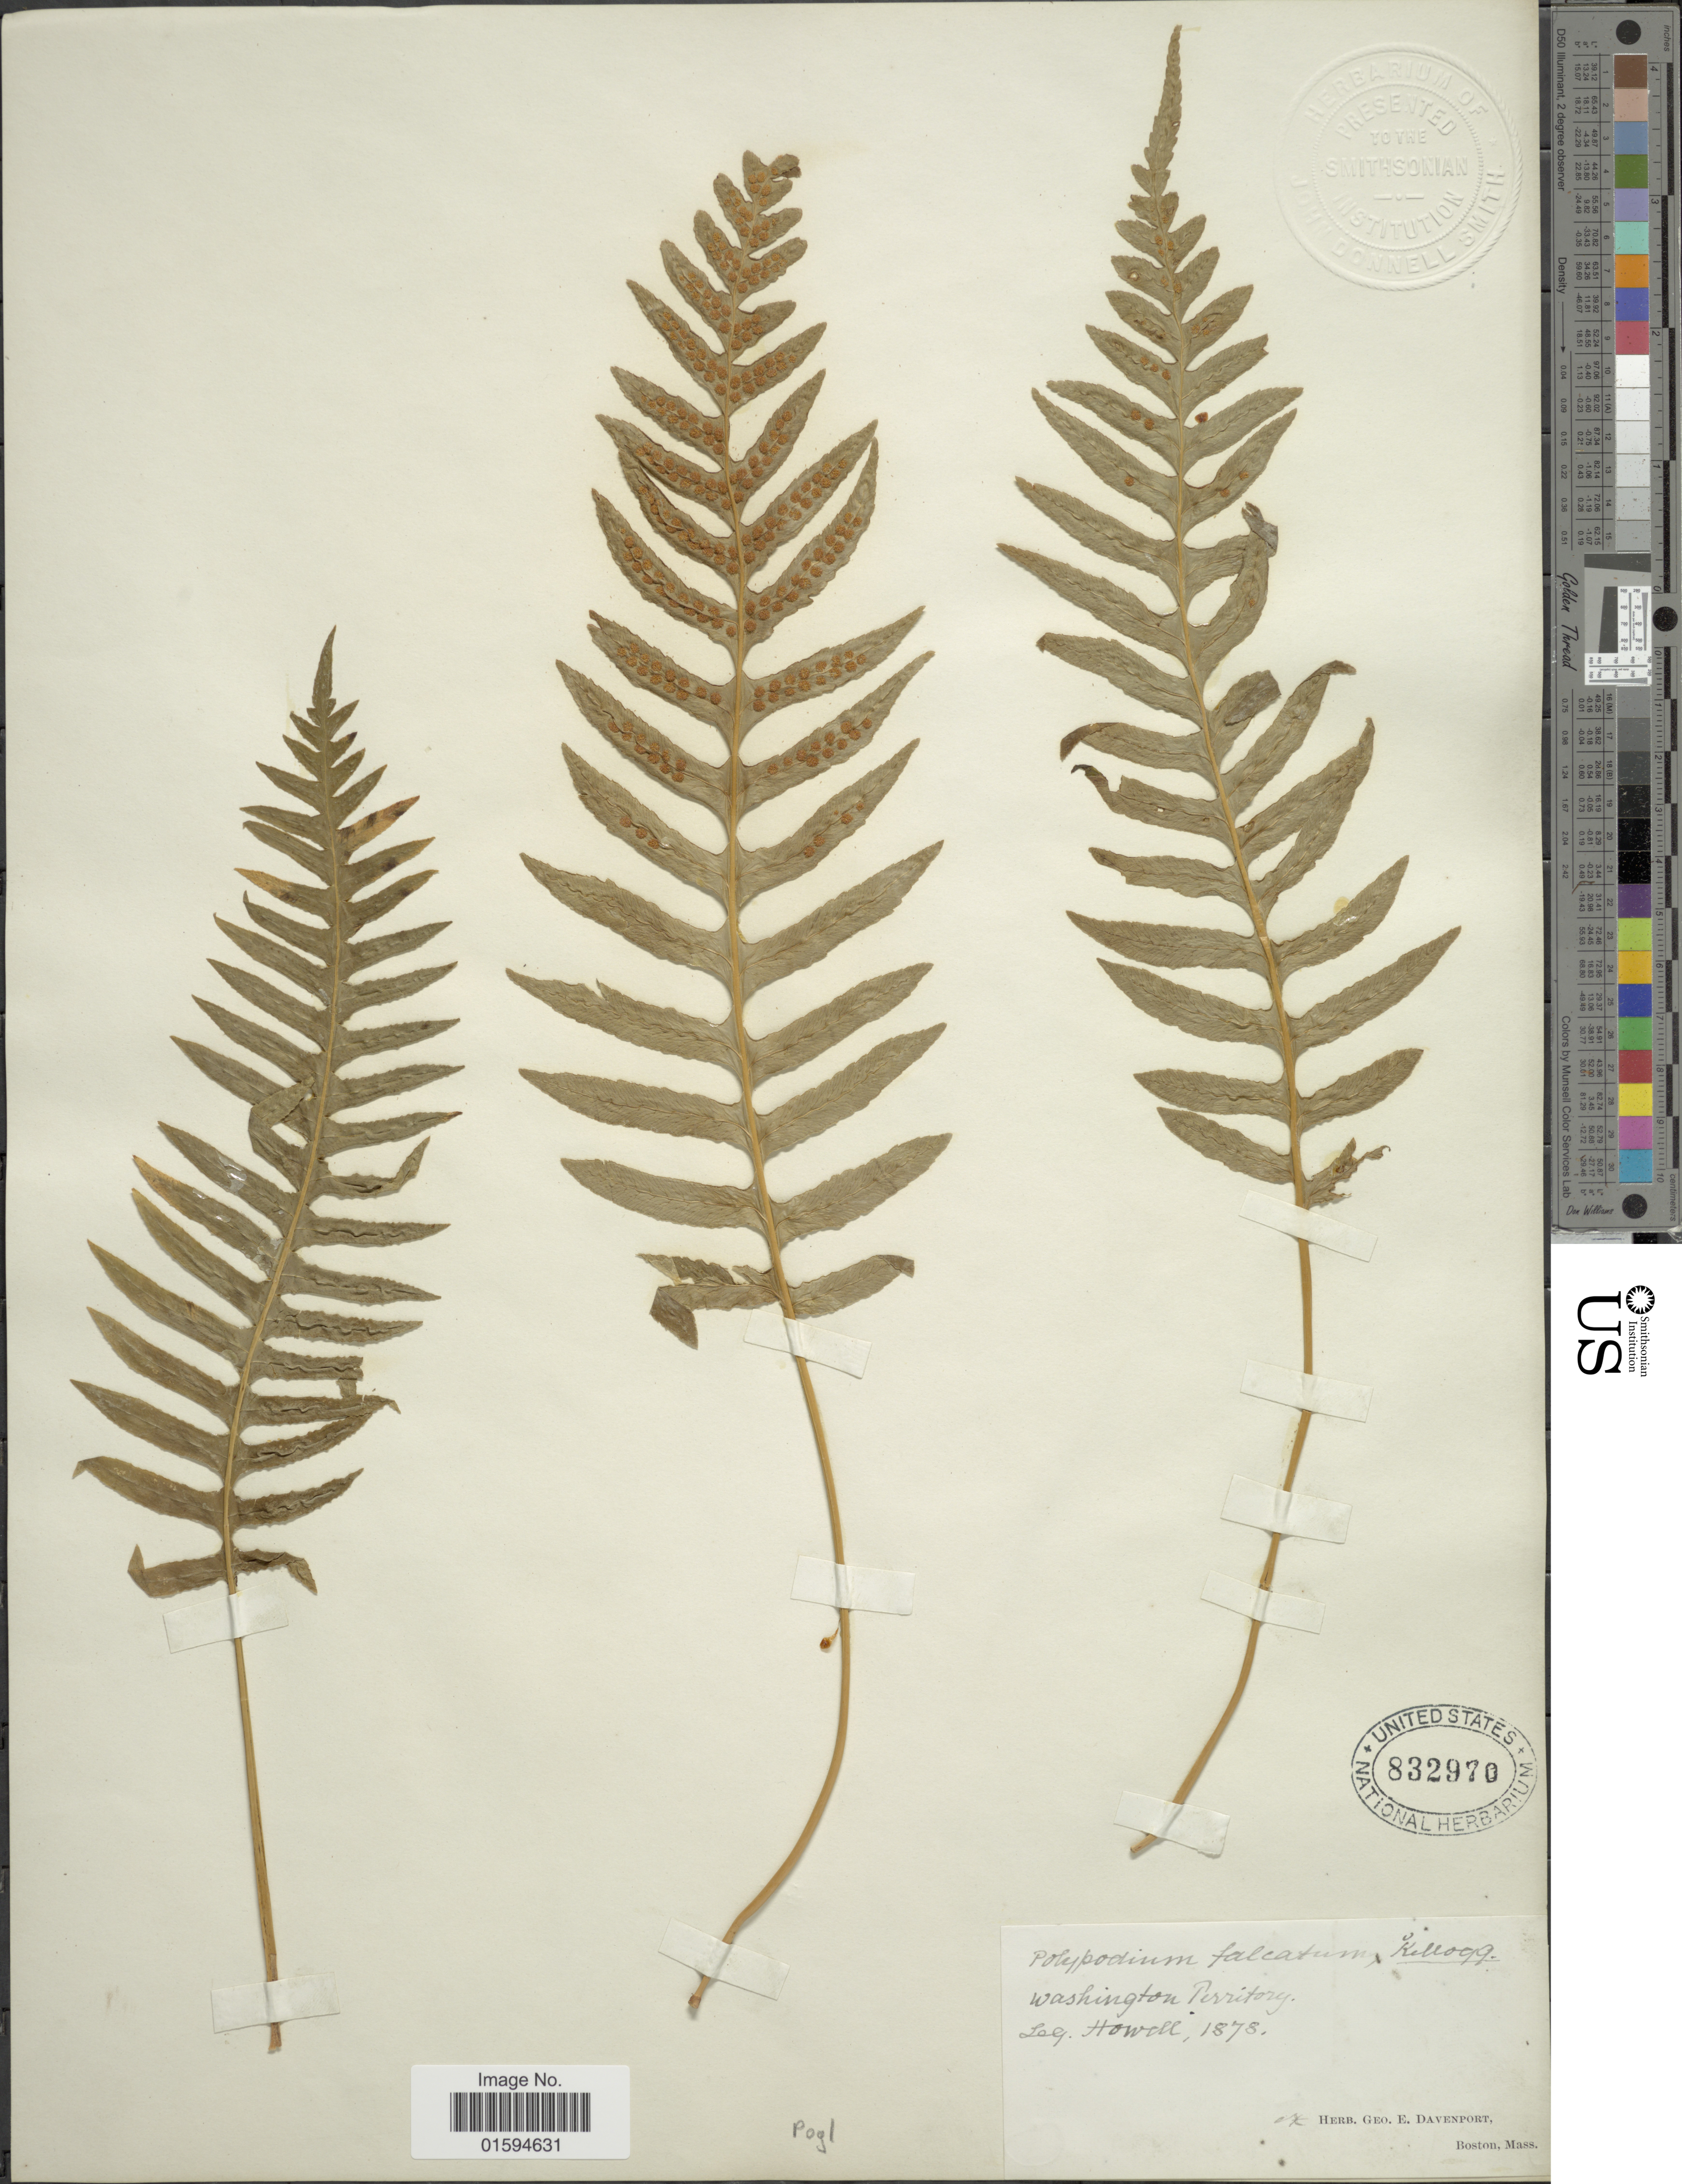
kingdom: Plantae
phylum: Tracheophyta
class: Polypodiopsida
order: Polypodiales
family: Polypodiaceae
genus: Polypodium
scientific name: Polypodium glycyrrhiza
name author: D.C. Eaton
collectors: -. Howell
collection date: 1878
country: United States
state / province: Washington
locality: Washington Territory.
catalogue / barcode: US 832970